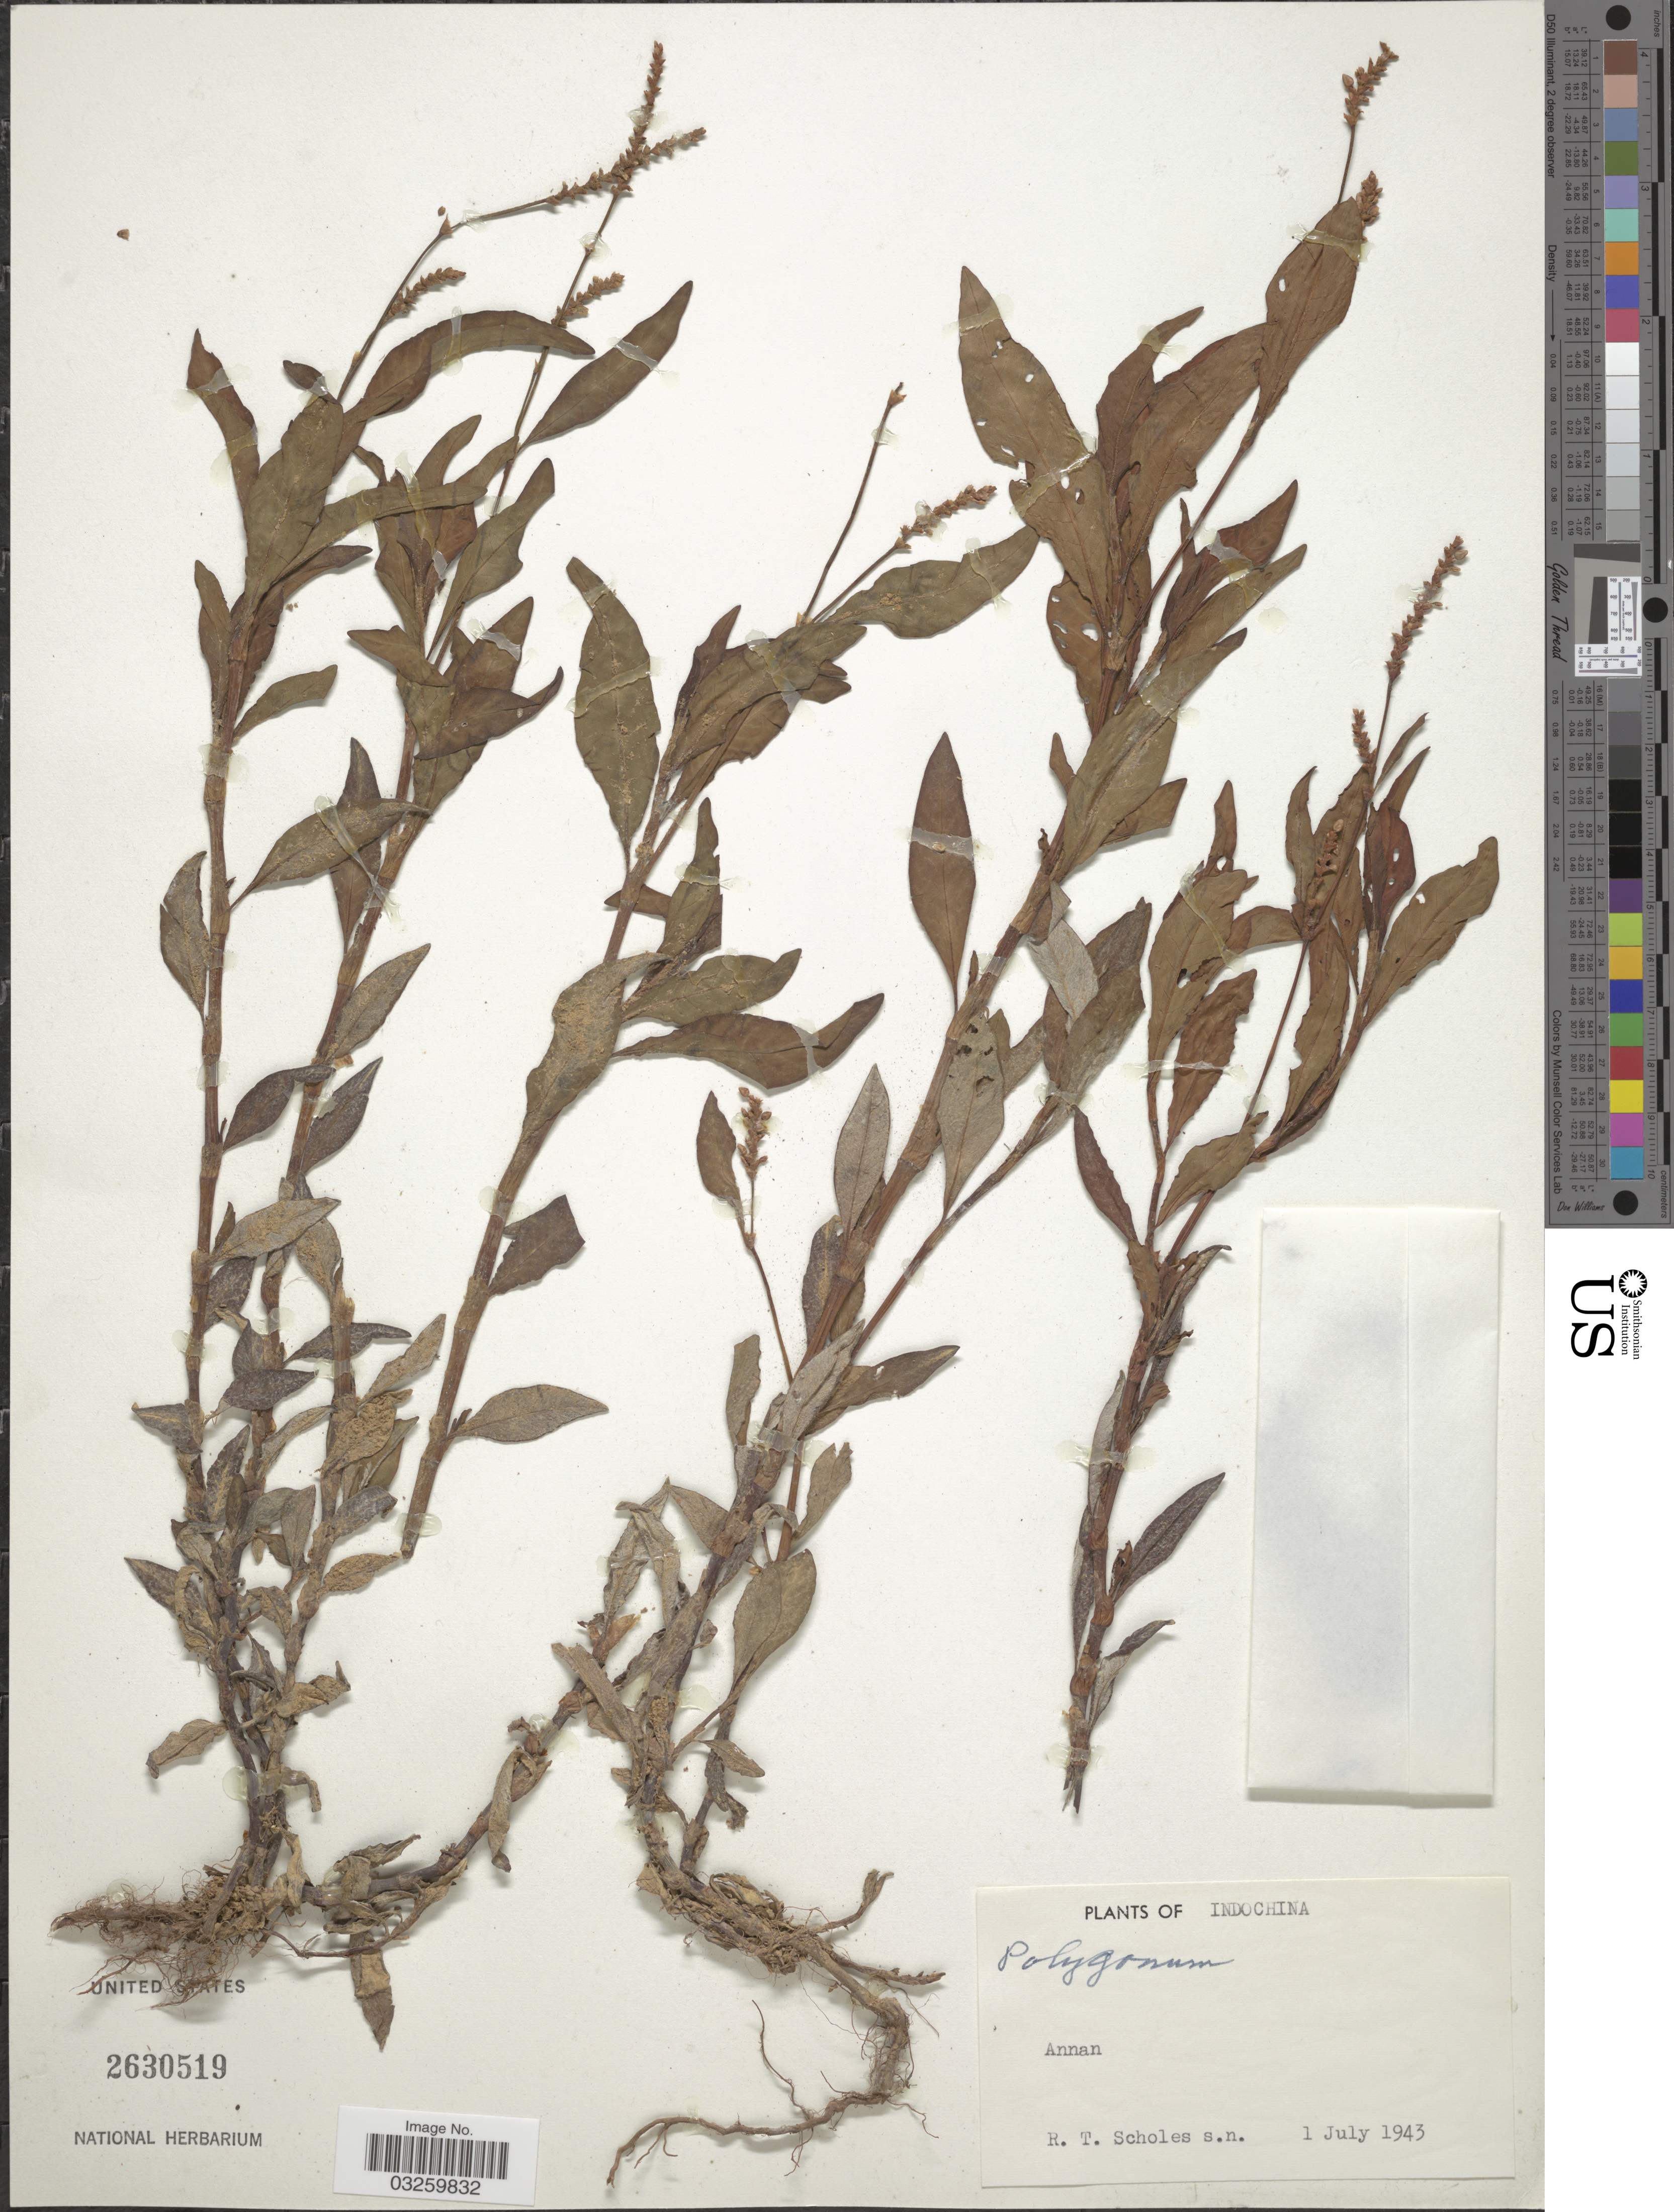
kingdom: Plantae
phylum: Tracheophyta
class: Magnoliopsida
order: Caryophyllales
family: Polygonaceae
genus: Polygonum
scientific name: Polygonum sp.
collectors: R. Scholes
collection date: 1943-07-01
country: Vietnam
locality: Indochina. Annan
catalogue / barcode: US 2630519